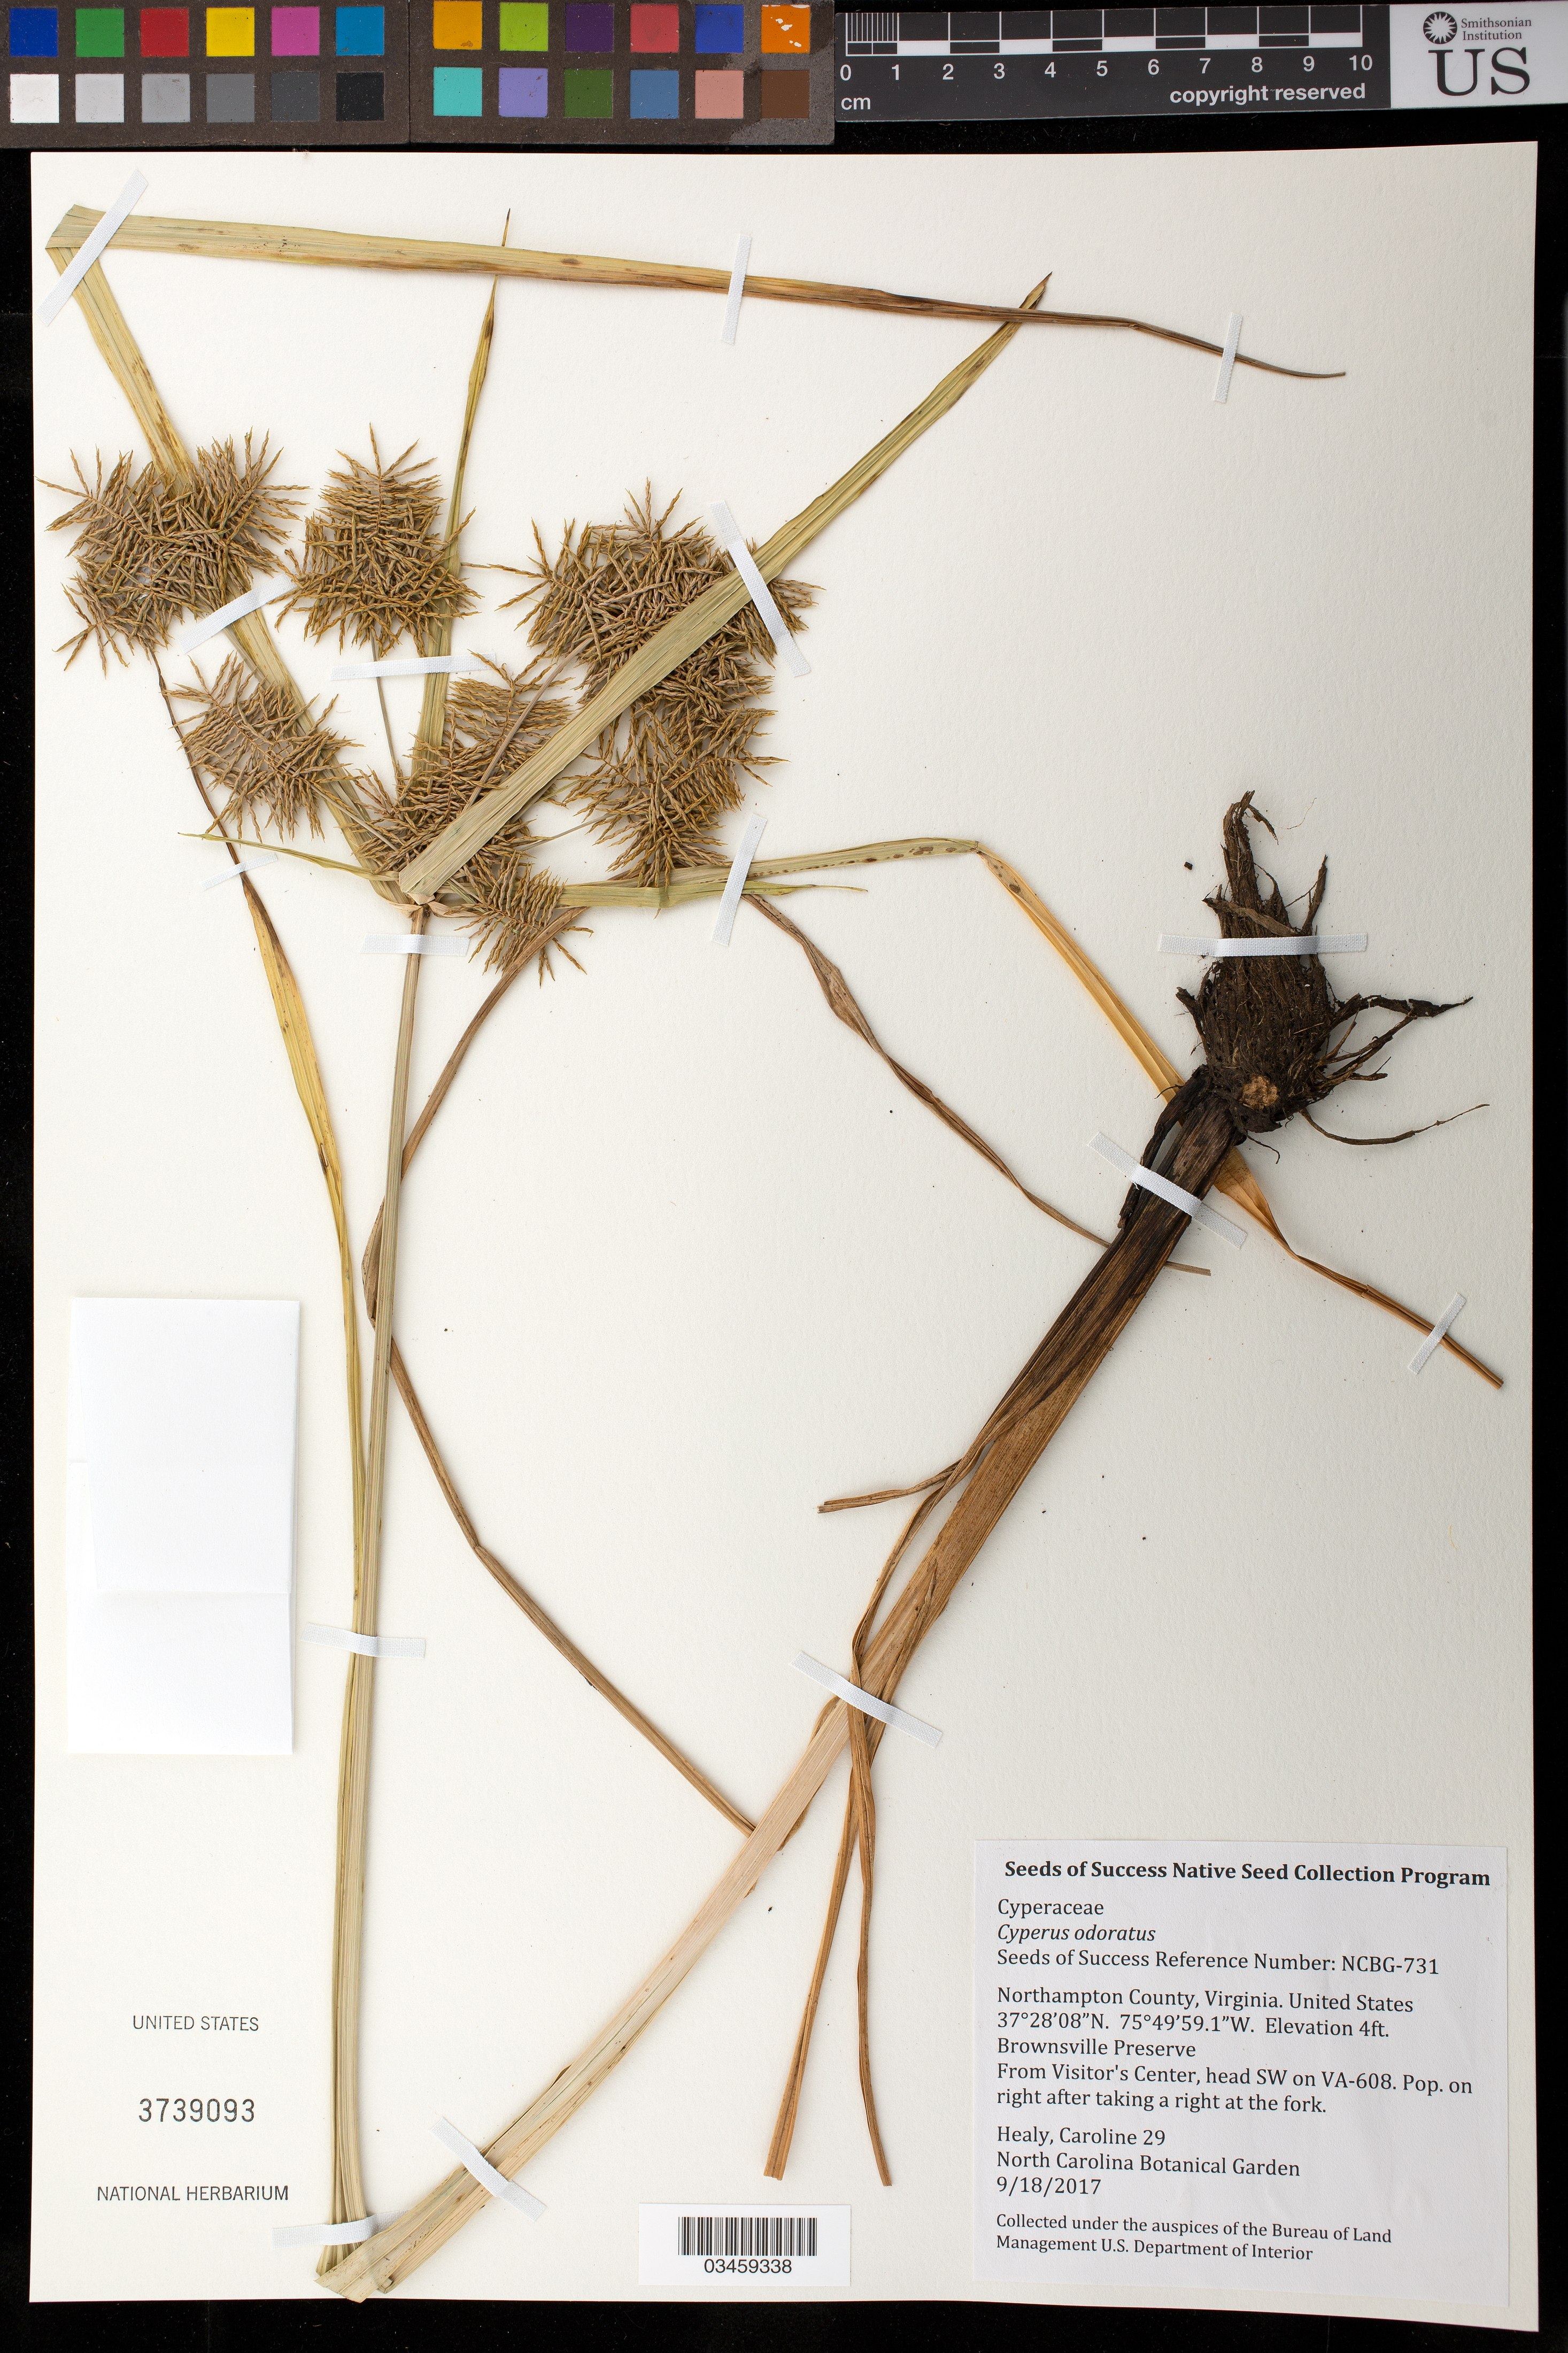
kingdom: Plantae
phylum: Tracheophyta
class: Liliopsida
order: Poales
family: Cyperaceae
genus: Cyperus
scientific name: Cyperus odoratus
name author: L.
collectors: C. Healy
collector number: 29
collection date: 2017-09-18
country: United States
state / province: Virginia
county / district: Northampton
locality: Brownsville Preserve, from Visitor Center SW on VA-608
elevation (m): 1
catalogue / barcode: US 3739093